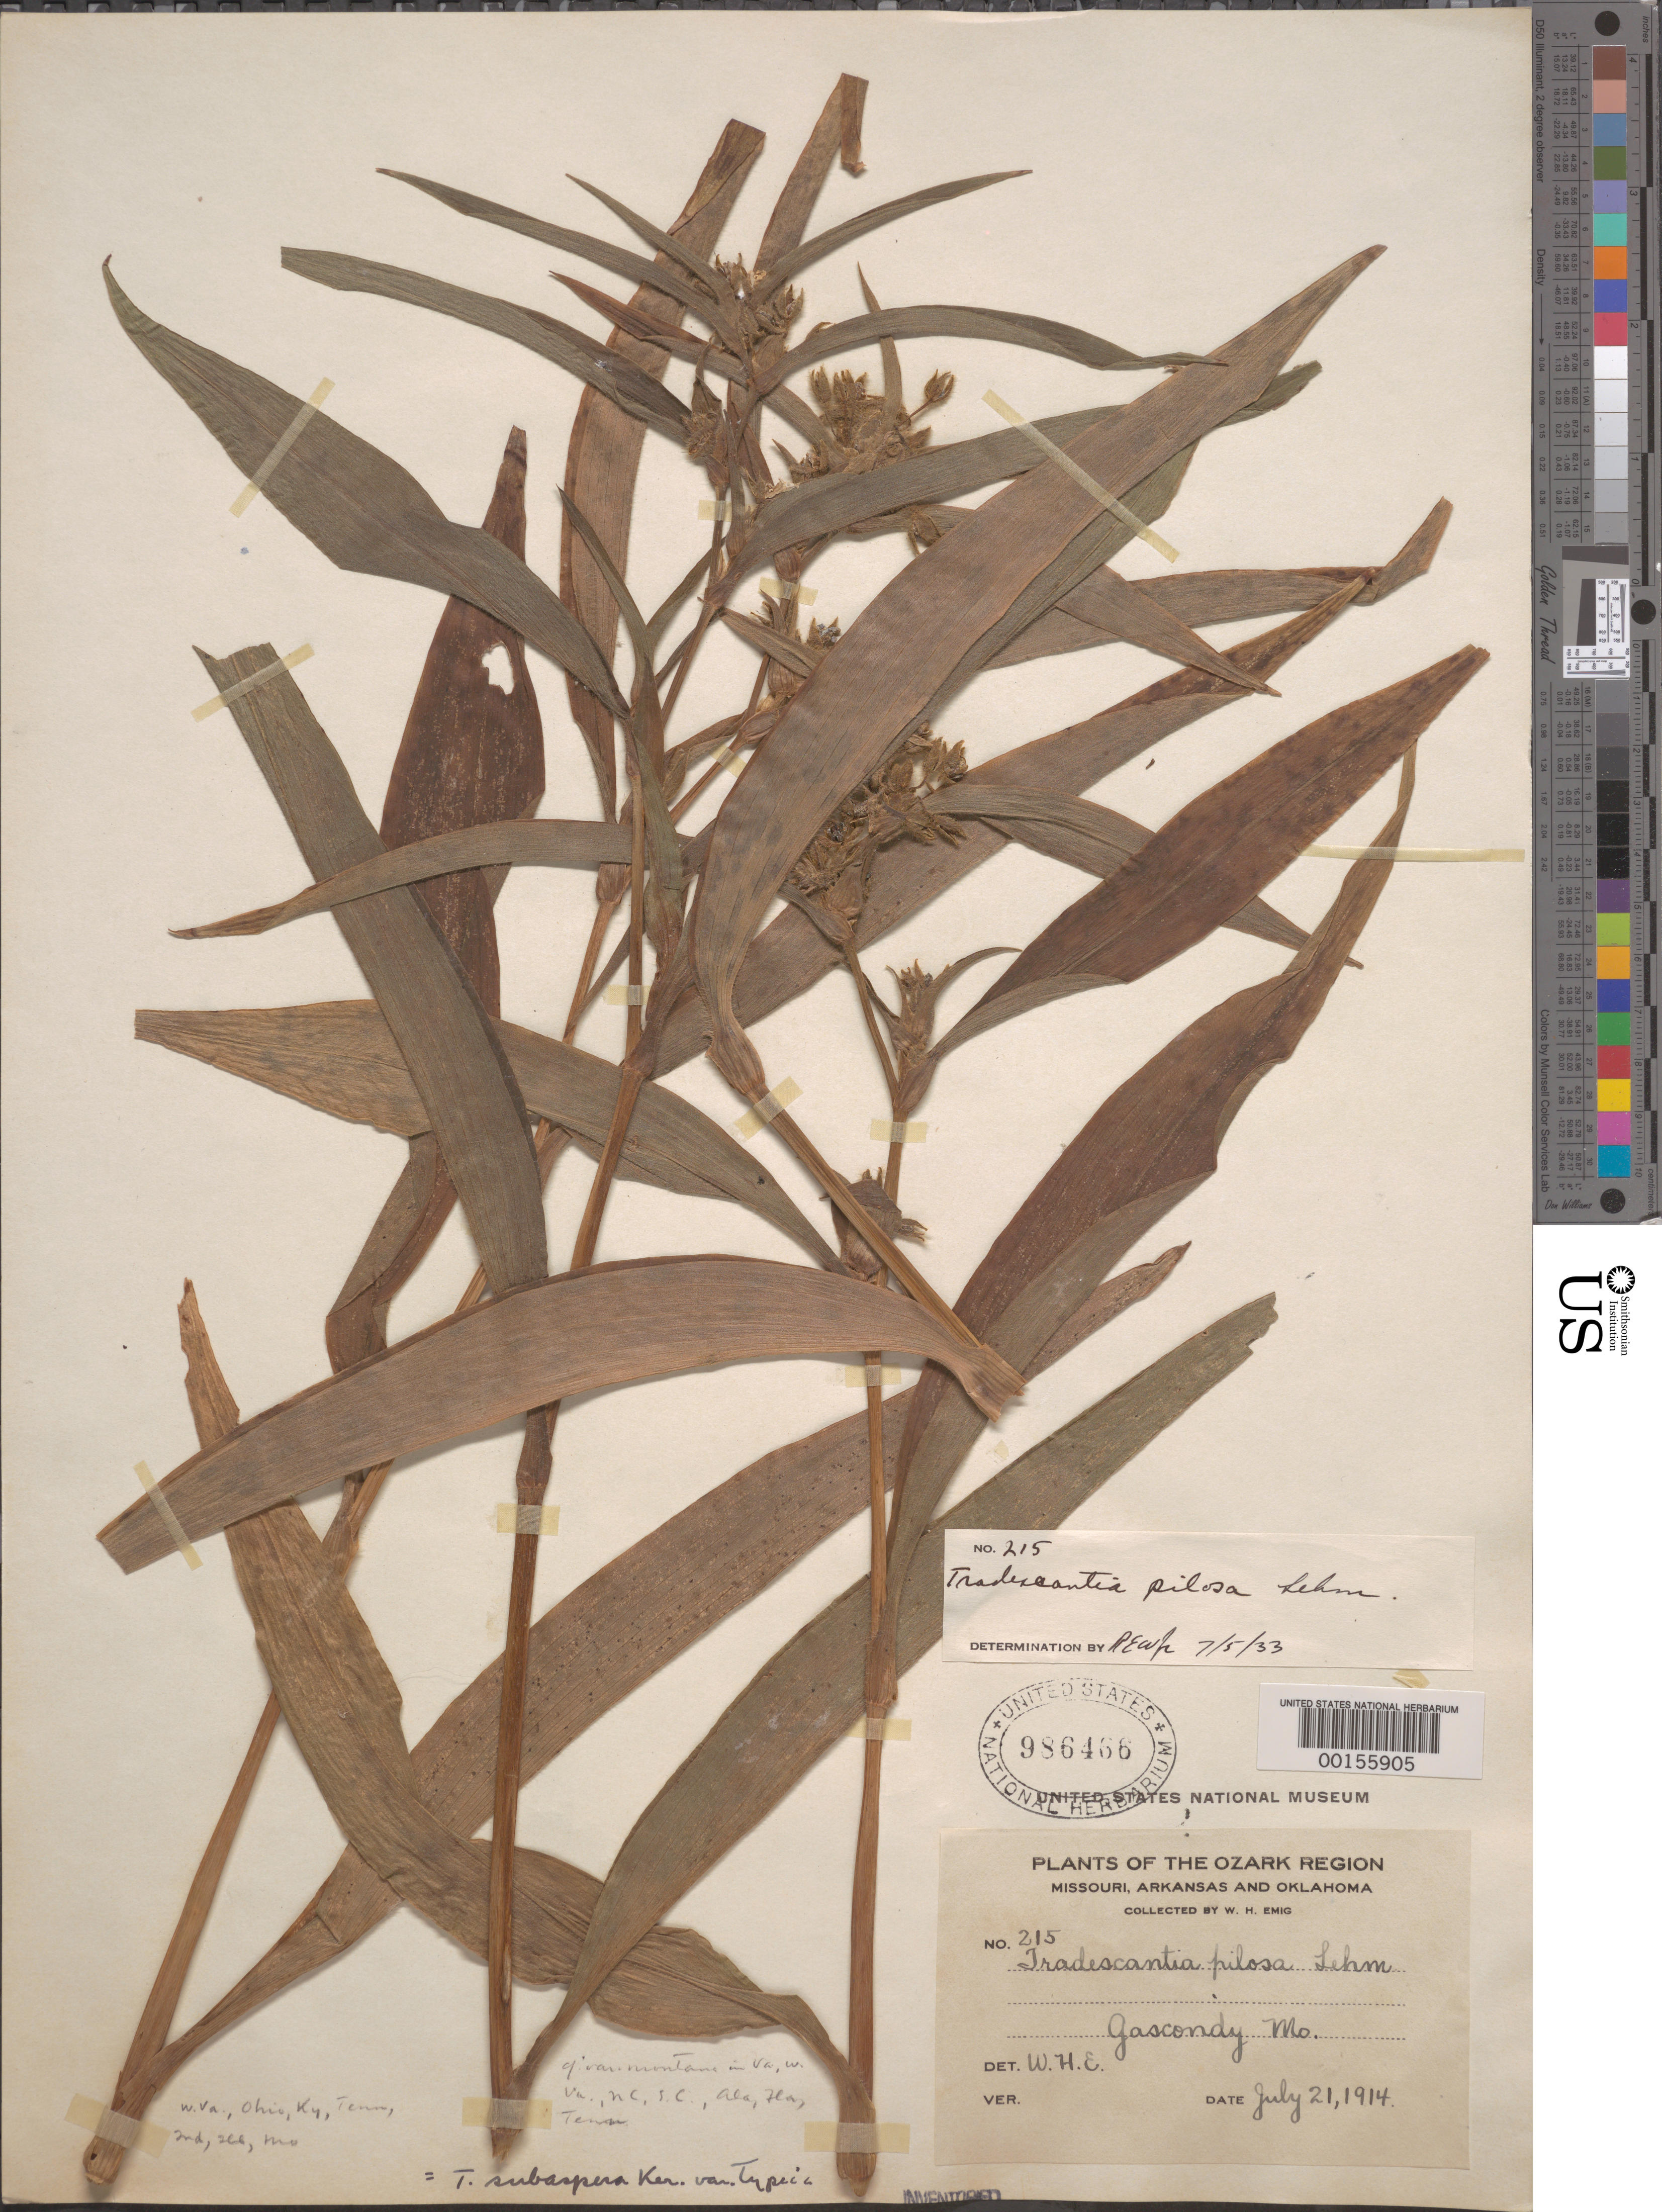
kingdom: Plantae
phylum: Tracheophyta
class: Liliopsida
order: Commelinales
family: Commelinaceae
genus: Tradescantia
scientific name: Tradescantia subaspera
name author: Ker Gawl.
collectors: W. H. Emig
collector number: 215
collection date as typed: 21 Jul 1914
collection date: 1914-07-21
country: United States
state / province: Missouri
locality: Gascondy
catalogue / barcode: US 986466